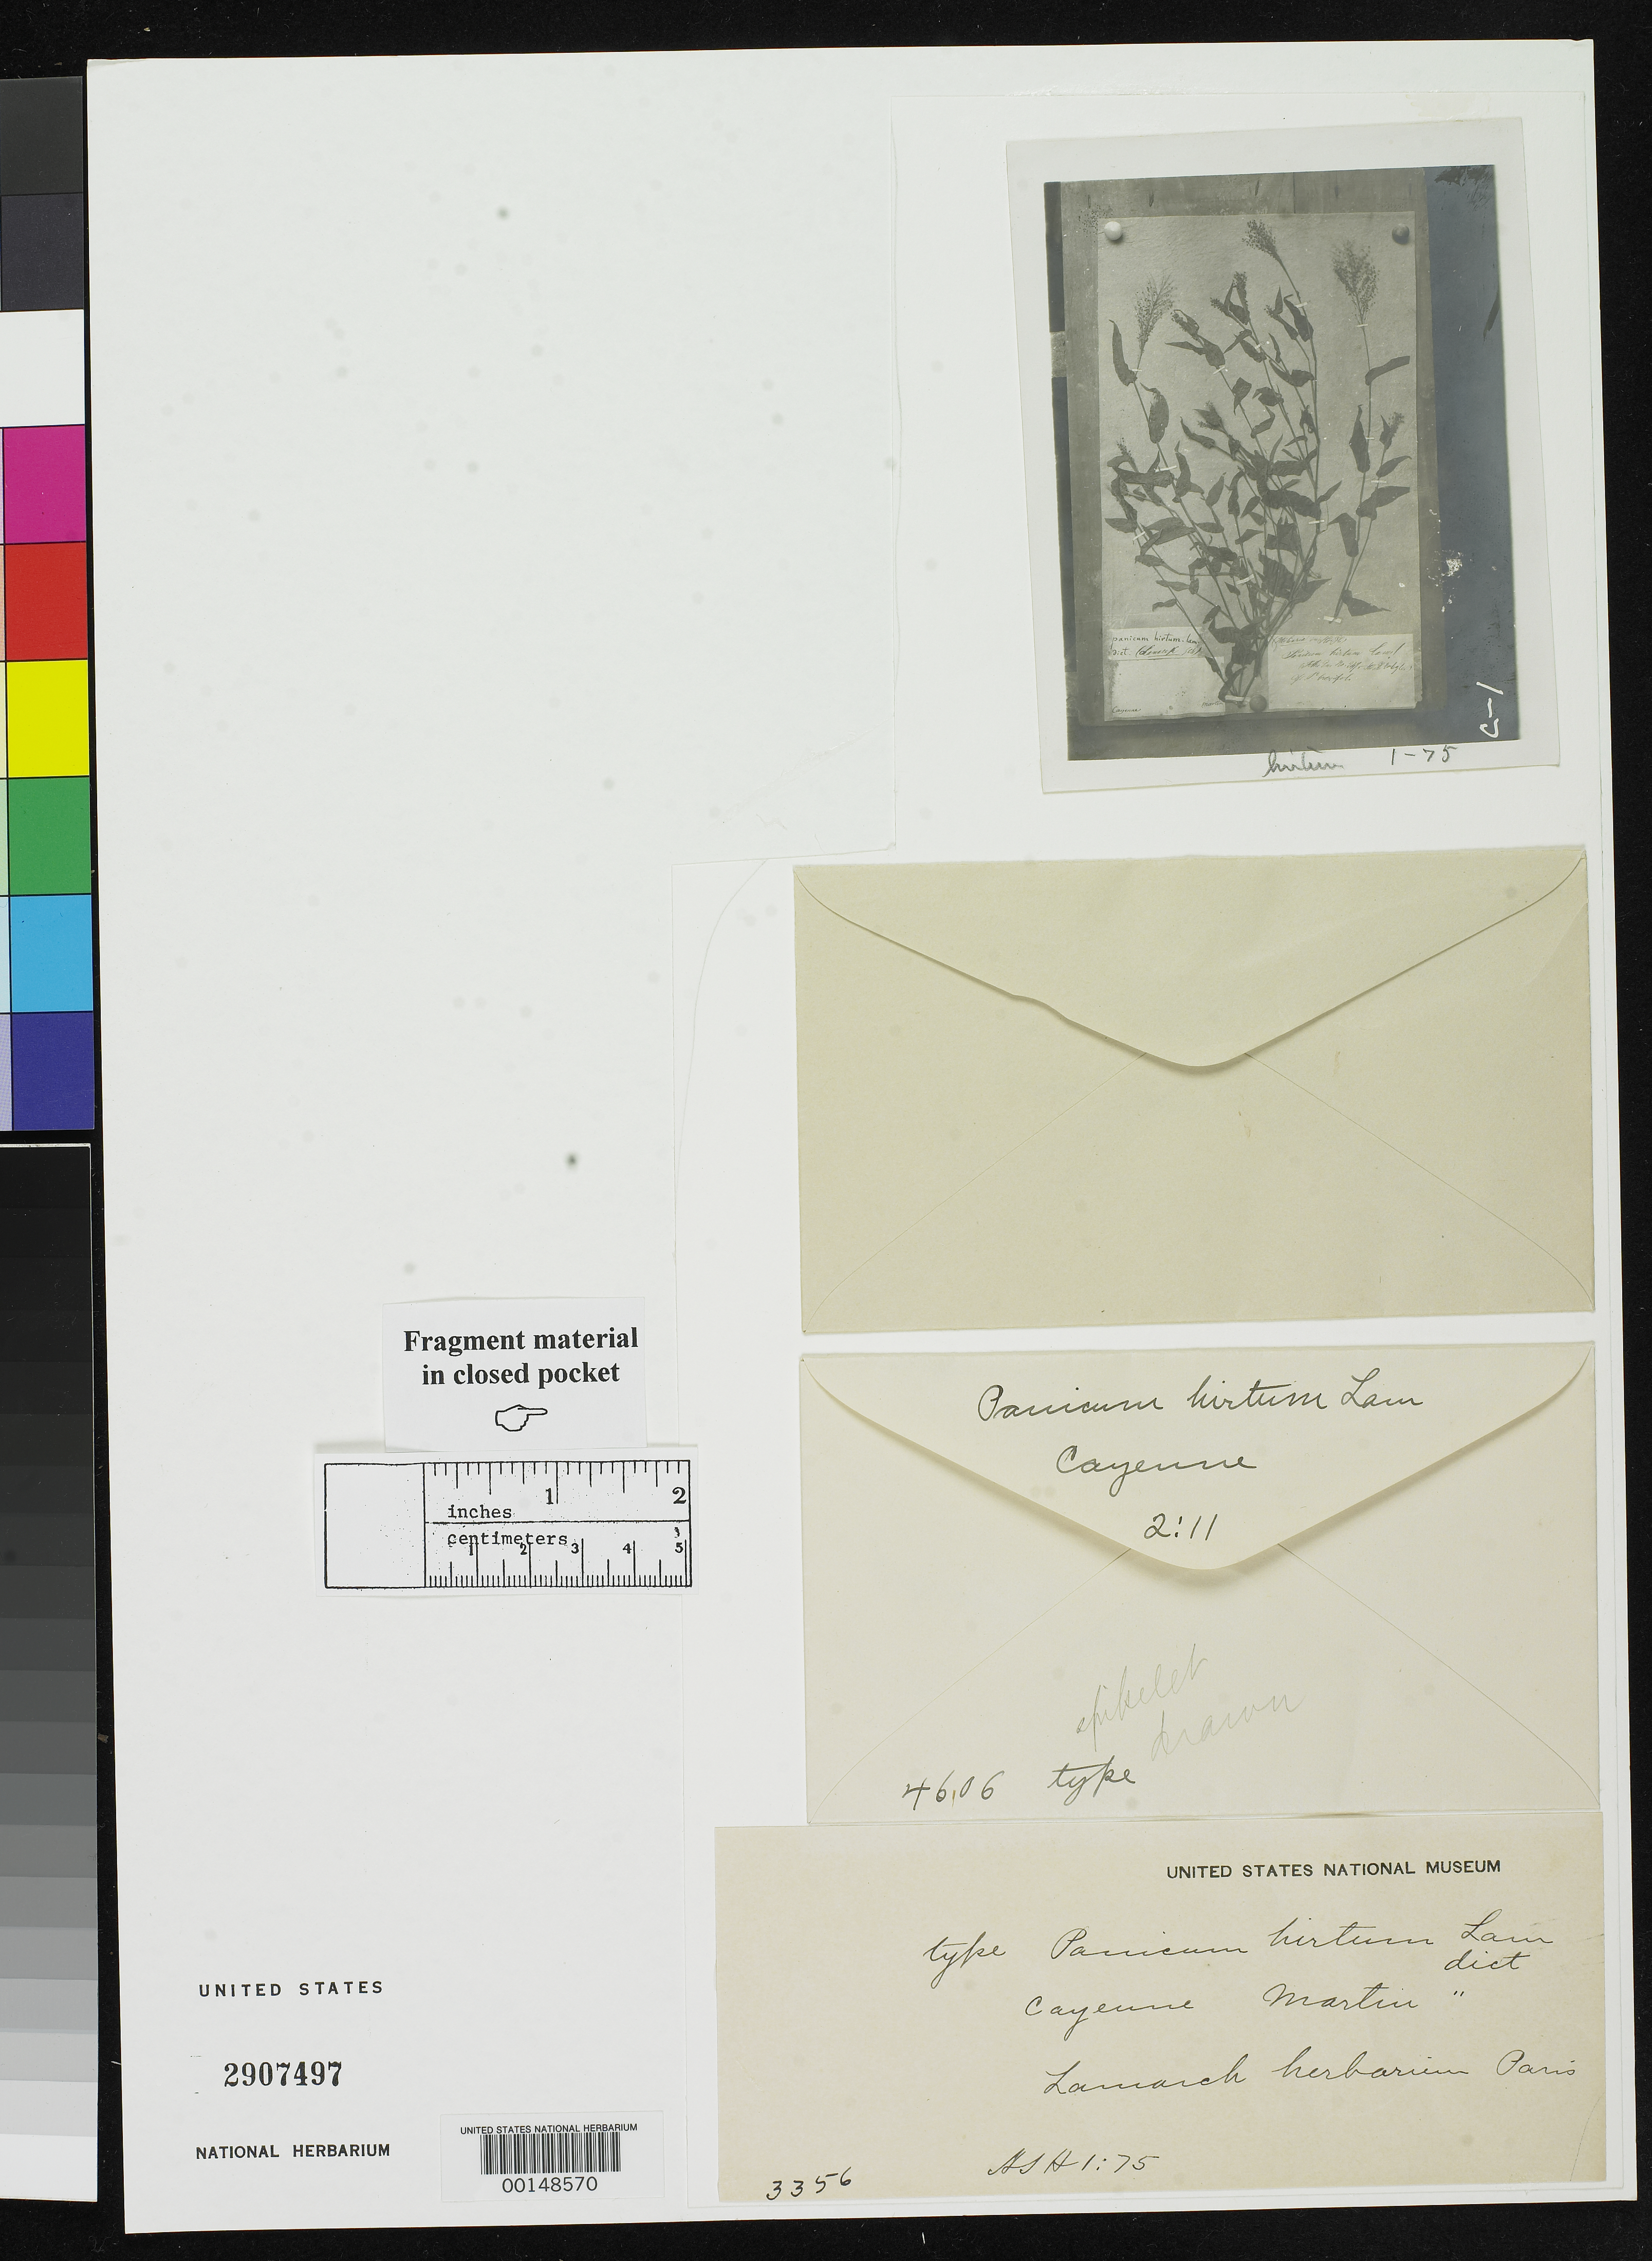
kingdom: Plantae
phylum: Tracheophyta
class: Liliopsida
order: Poales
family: Poaceae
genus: Panicum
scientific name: Panicum hirtum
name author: Lam.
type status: Type Fragment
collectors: J. Martin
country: French Guiana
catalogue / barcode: US 2907497